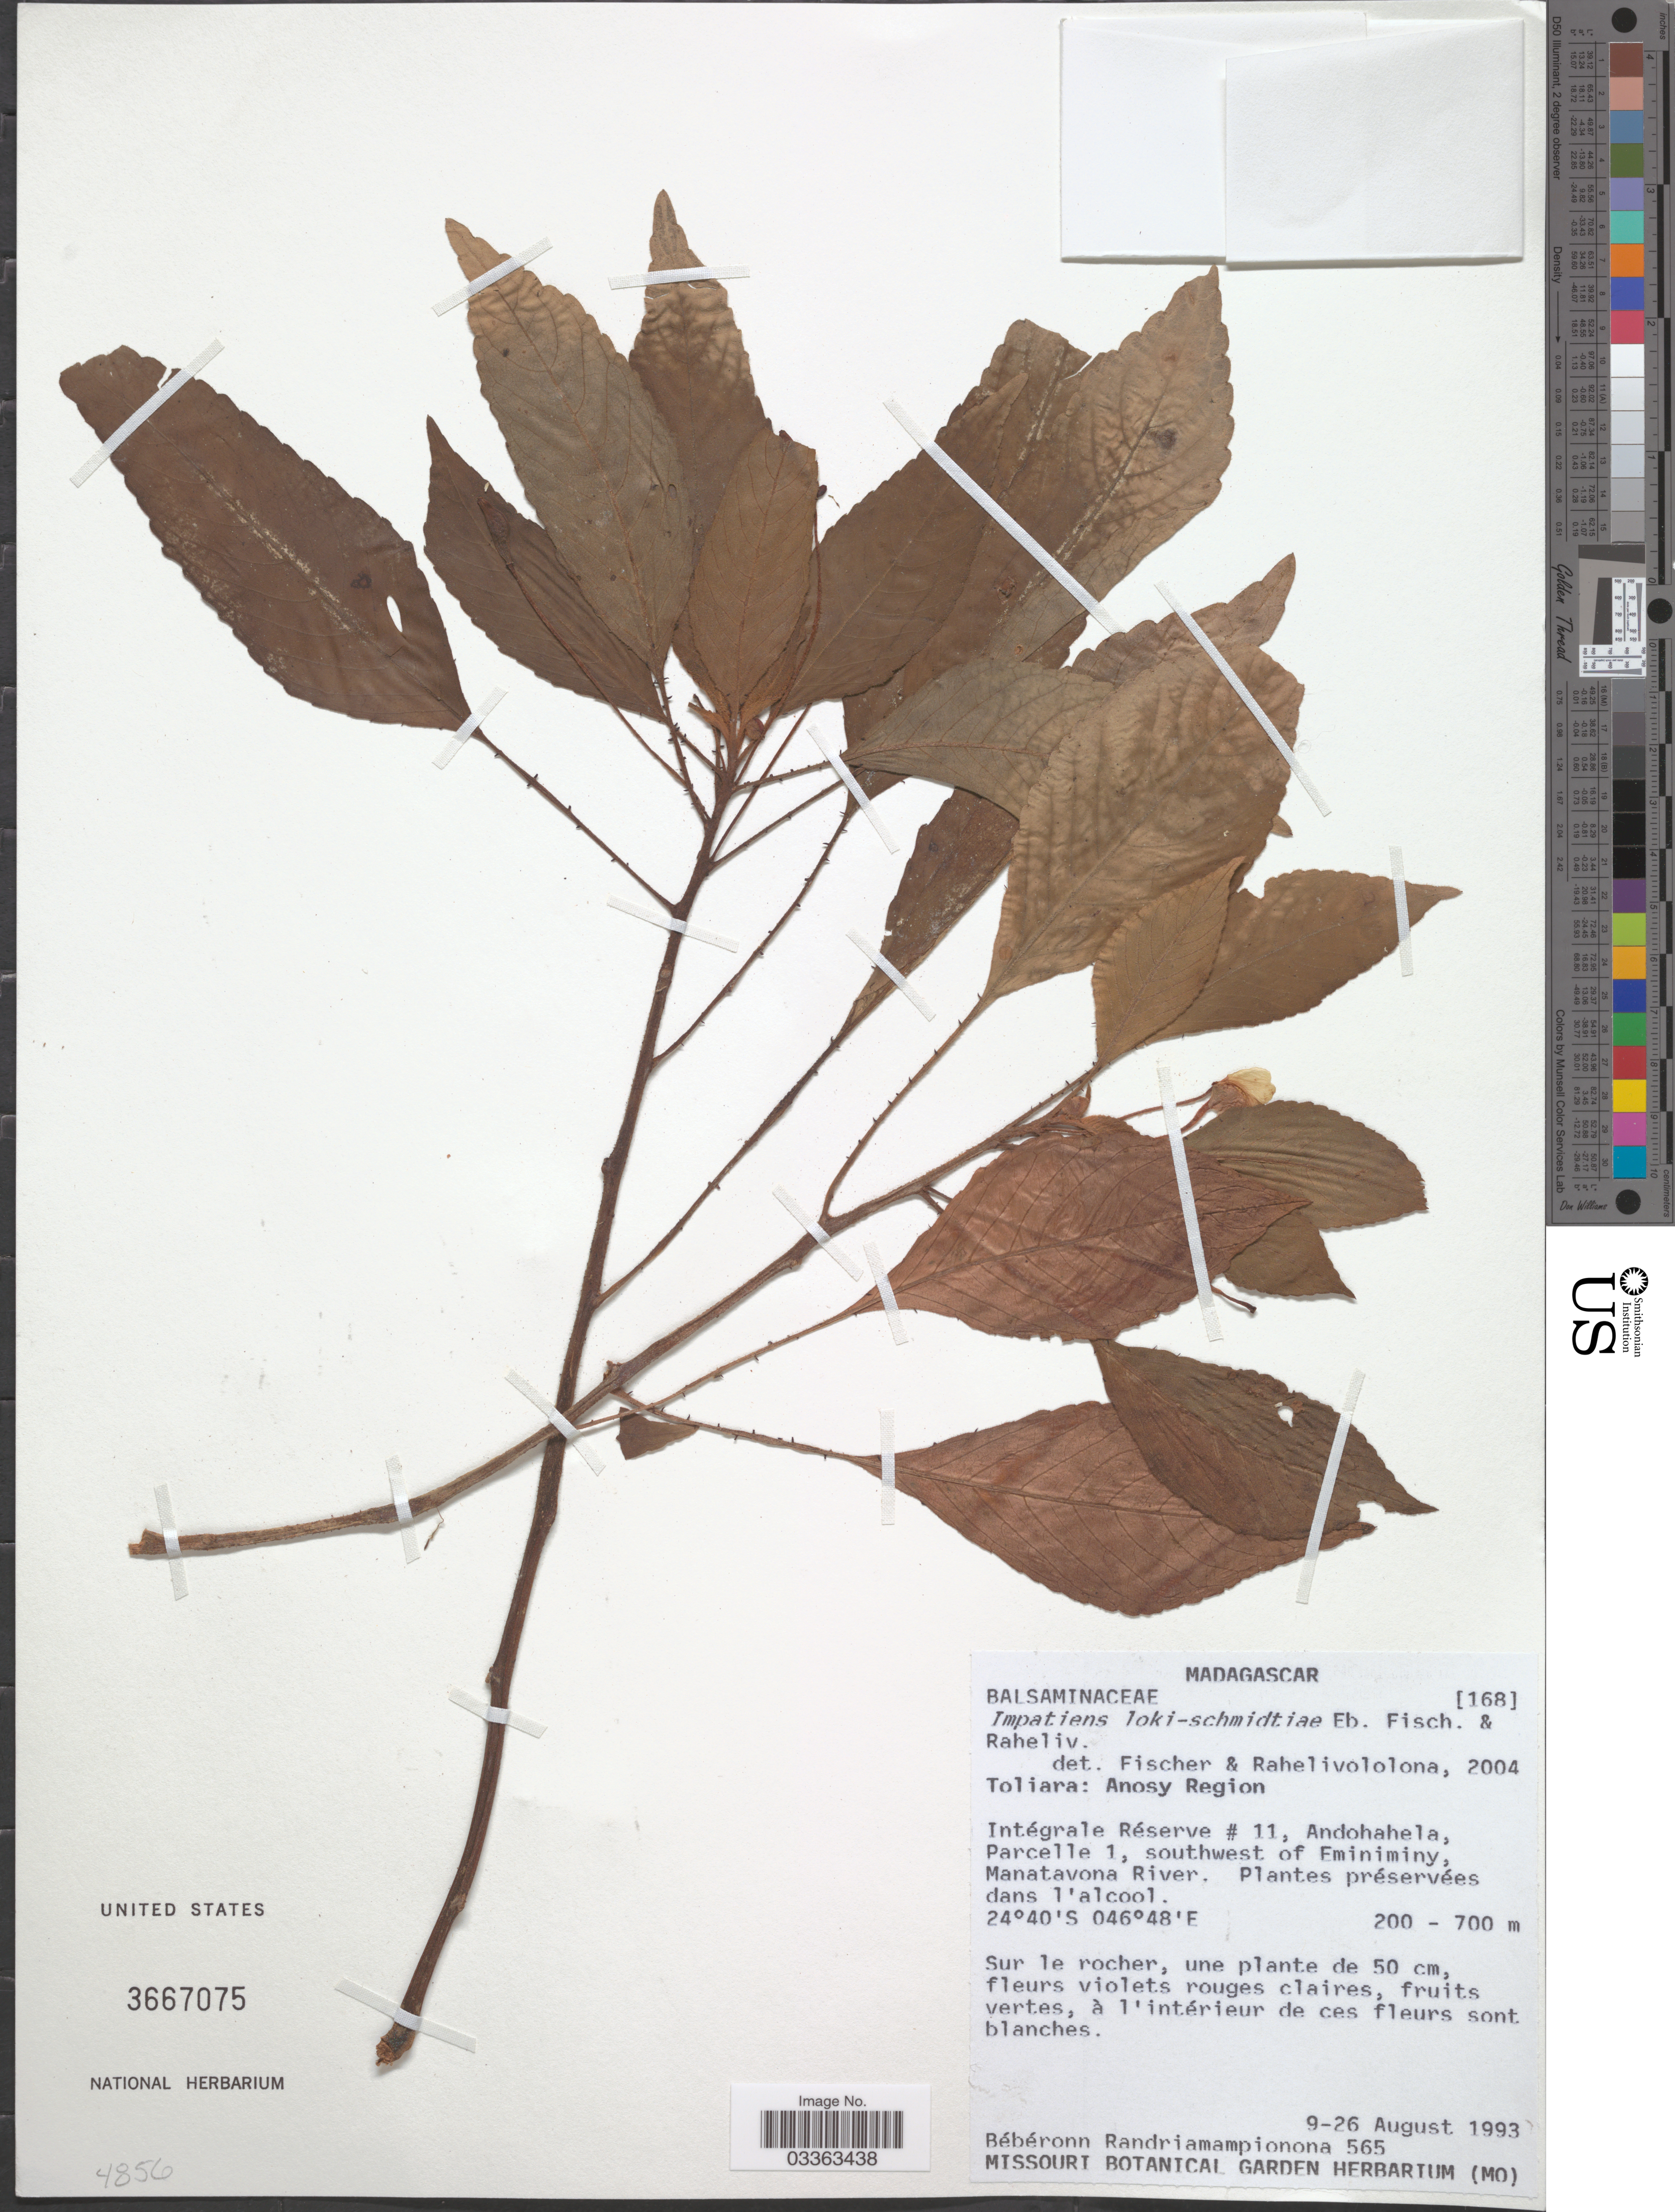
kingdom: Plantae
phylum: Tracheophyta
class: Magnoliopsida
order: Ericales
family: Balsaminaceae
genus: Impatiens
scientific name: Impatiens loki-schmidtiae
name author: Eb. Fisch. & Raheliv.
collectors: B. Randriamampionona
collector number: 565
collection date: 1993-08-09/1993-08-26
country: Madagascar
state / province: Anosy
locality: Anosy Region, Intégrale Réserve #11, Andohahela, Parcelle 1, southwest of Eminiminy, Manatavona River.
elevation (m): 200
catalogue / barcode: US 3667075